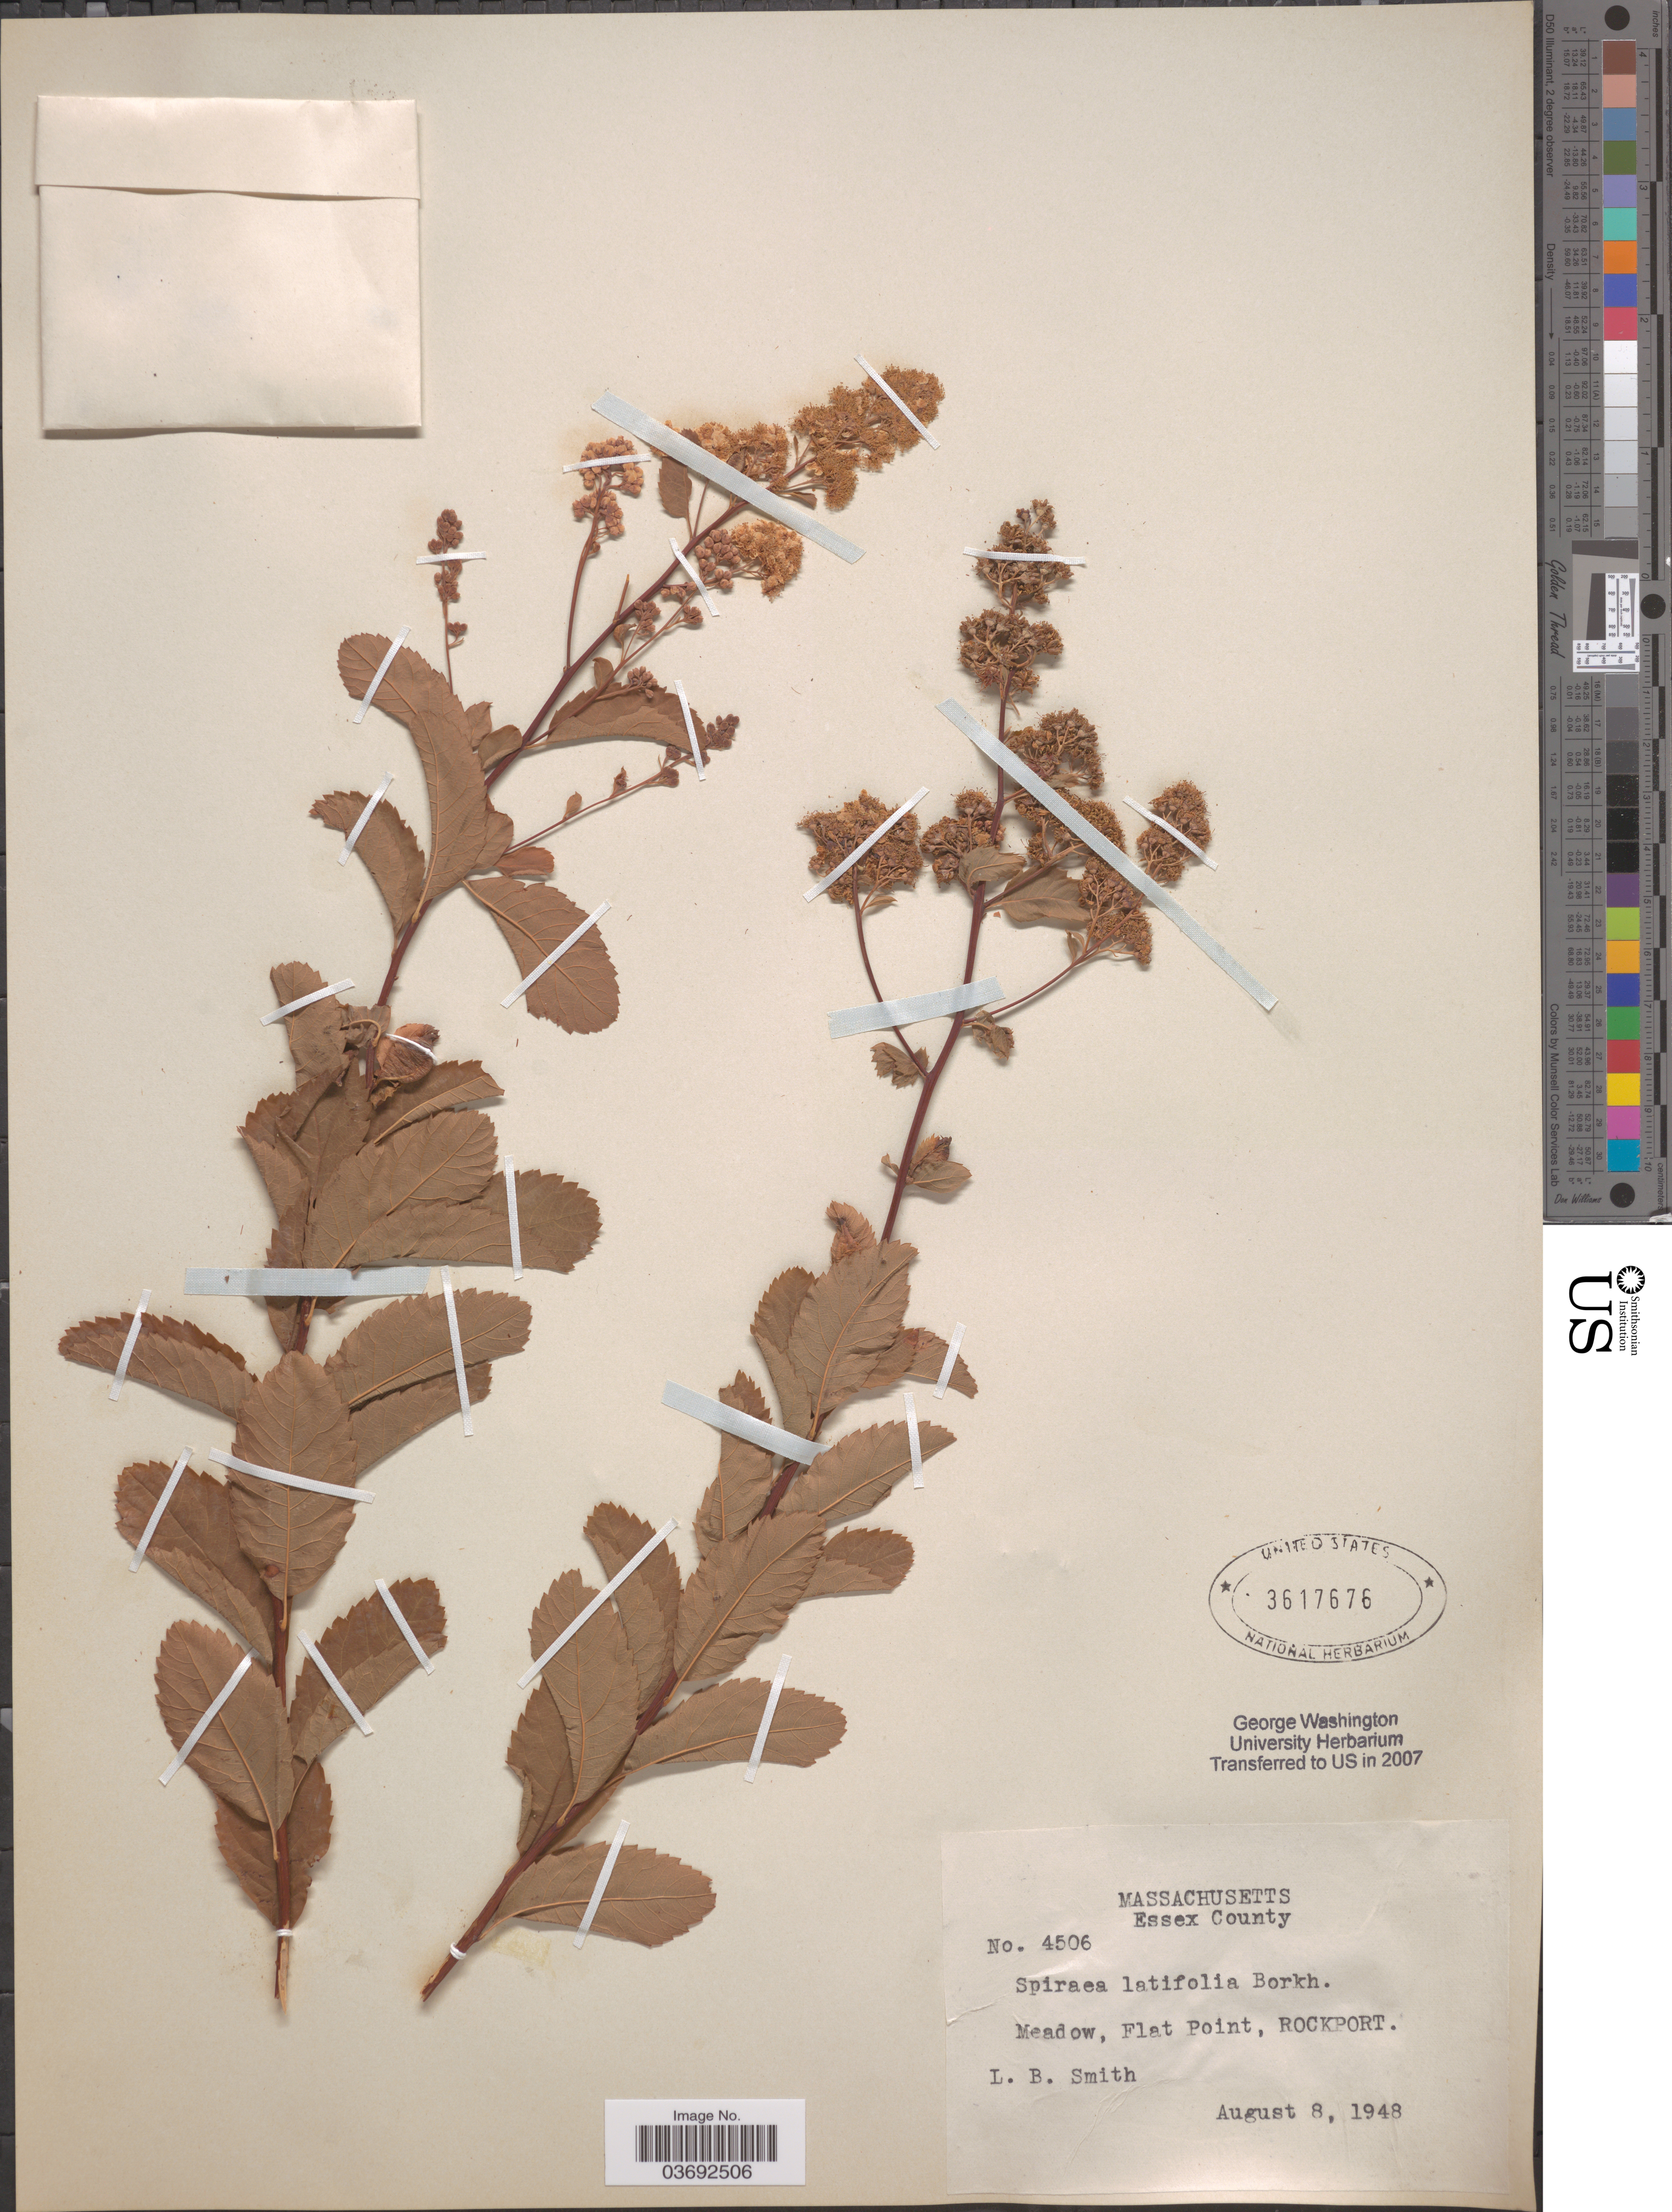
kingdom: Plantae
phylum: Tracheophyta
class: Magnoliopsida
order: Rosales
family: Rosaceae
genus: Spiraea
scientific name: Spiraea latifolia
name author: Borkh.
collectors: L. Smith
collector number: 4506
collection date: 1948-08-08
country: United States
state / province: Massachusetts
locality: Essex County. Meadow, Flat Point, Rockport.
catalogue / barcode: US 3617676